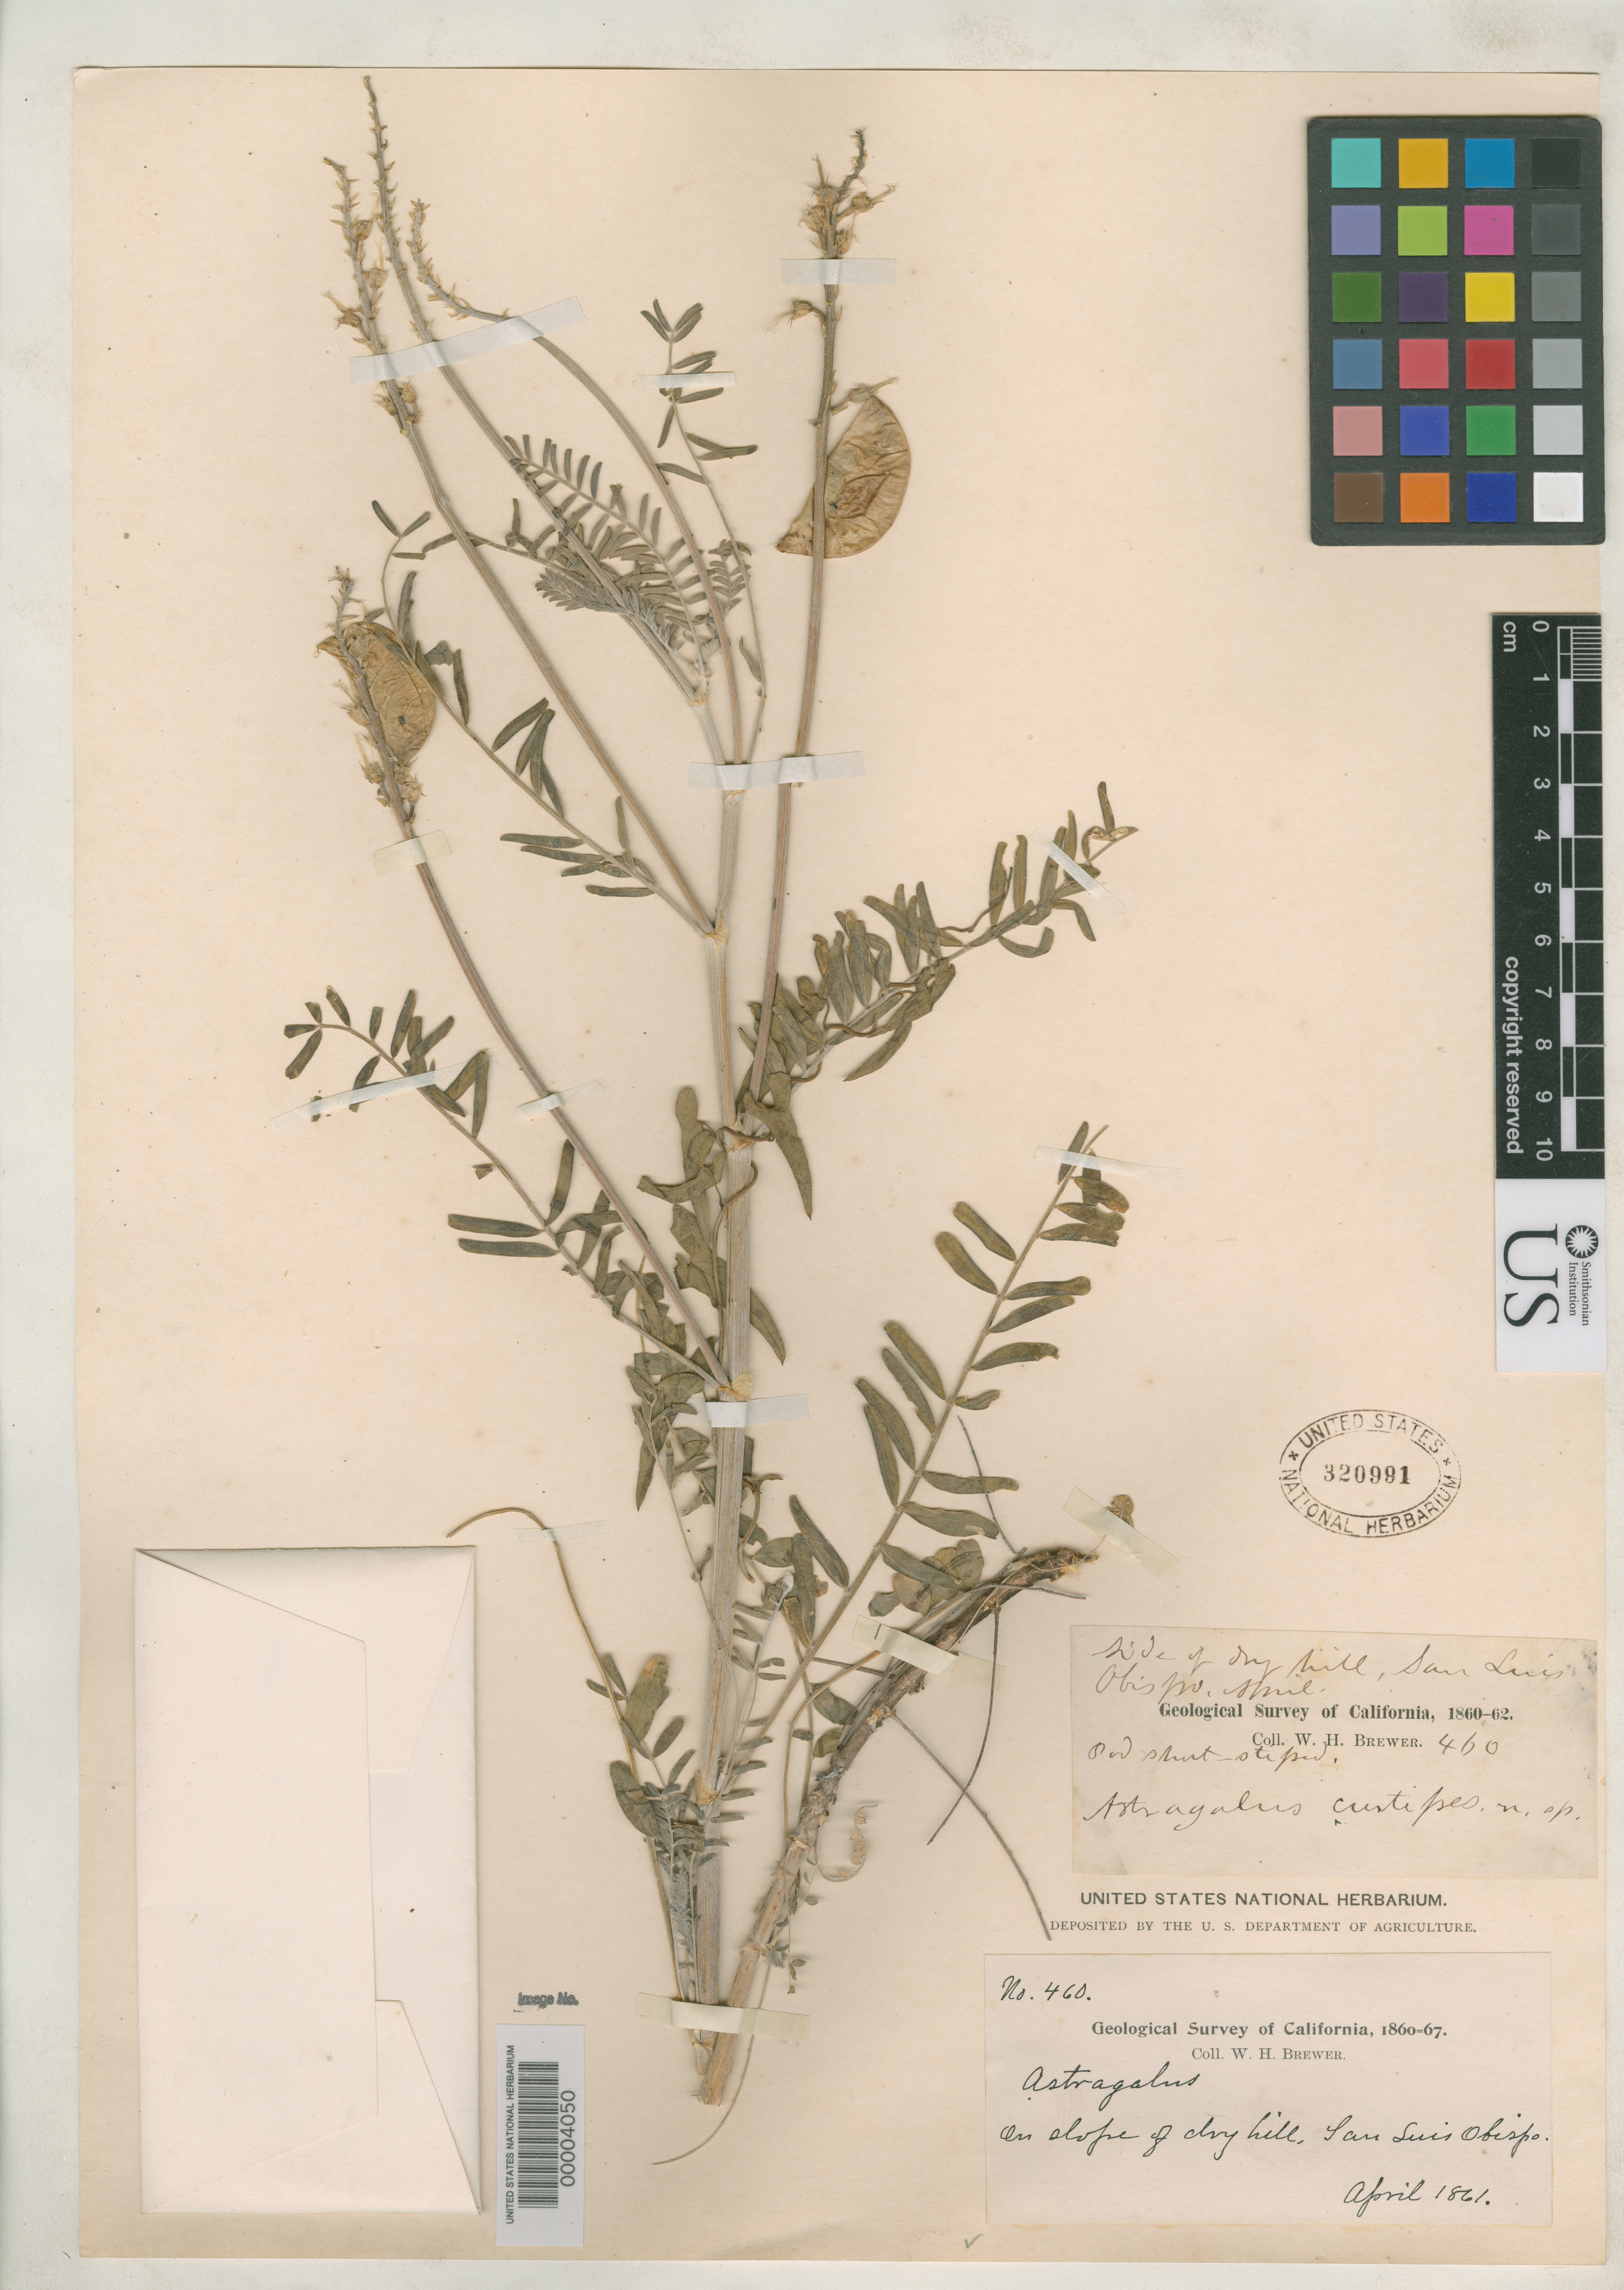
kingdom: Plantae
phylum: Tracheophyta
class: Magnoliopsida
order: Fabales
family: Fabaceae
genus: Astragalus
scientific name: Astragalus curtipes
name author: A. Gray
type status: Possible Isotype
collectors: W. H. Brewer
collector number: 460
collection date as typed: Apr 1861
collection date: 1861-04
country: United States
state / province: California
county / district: San Luis Obispo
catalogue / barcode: US 320991